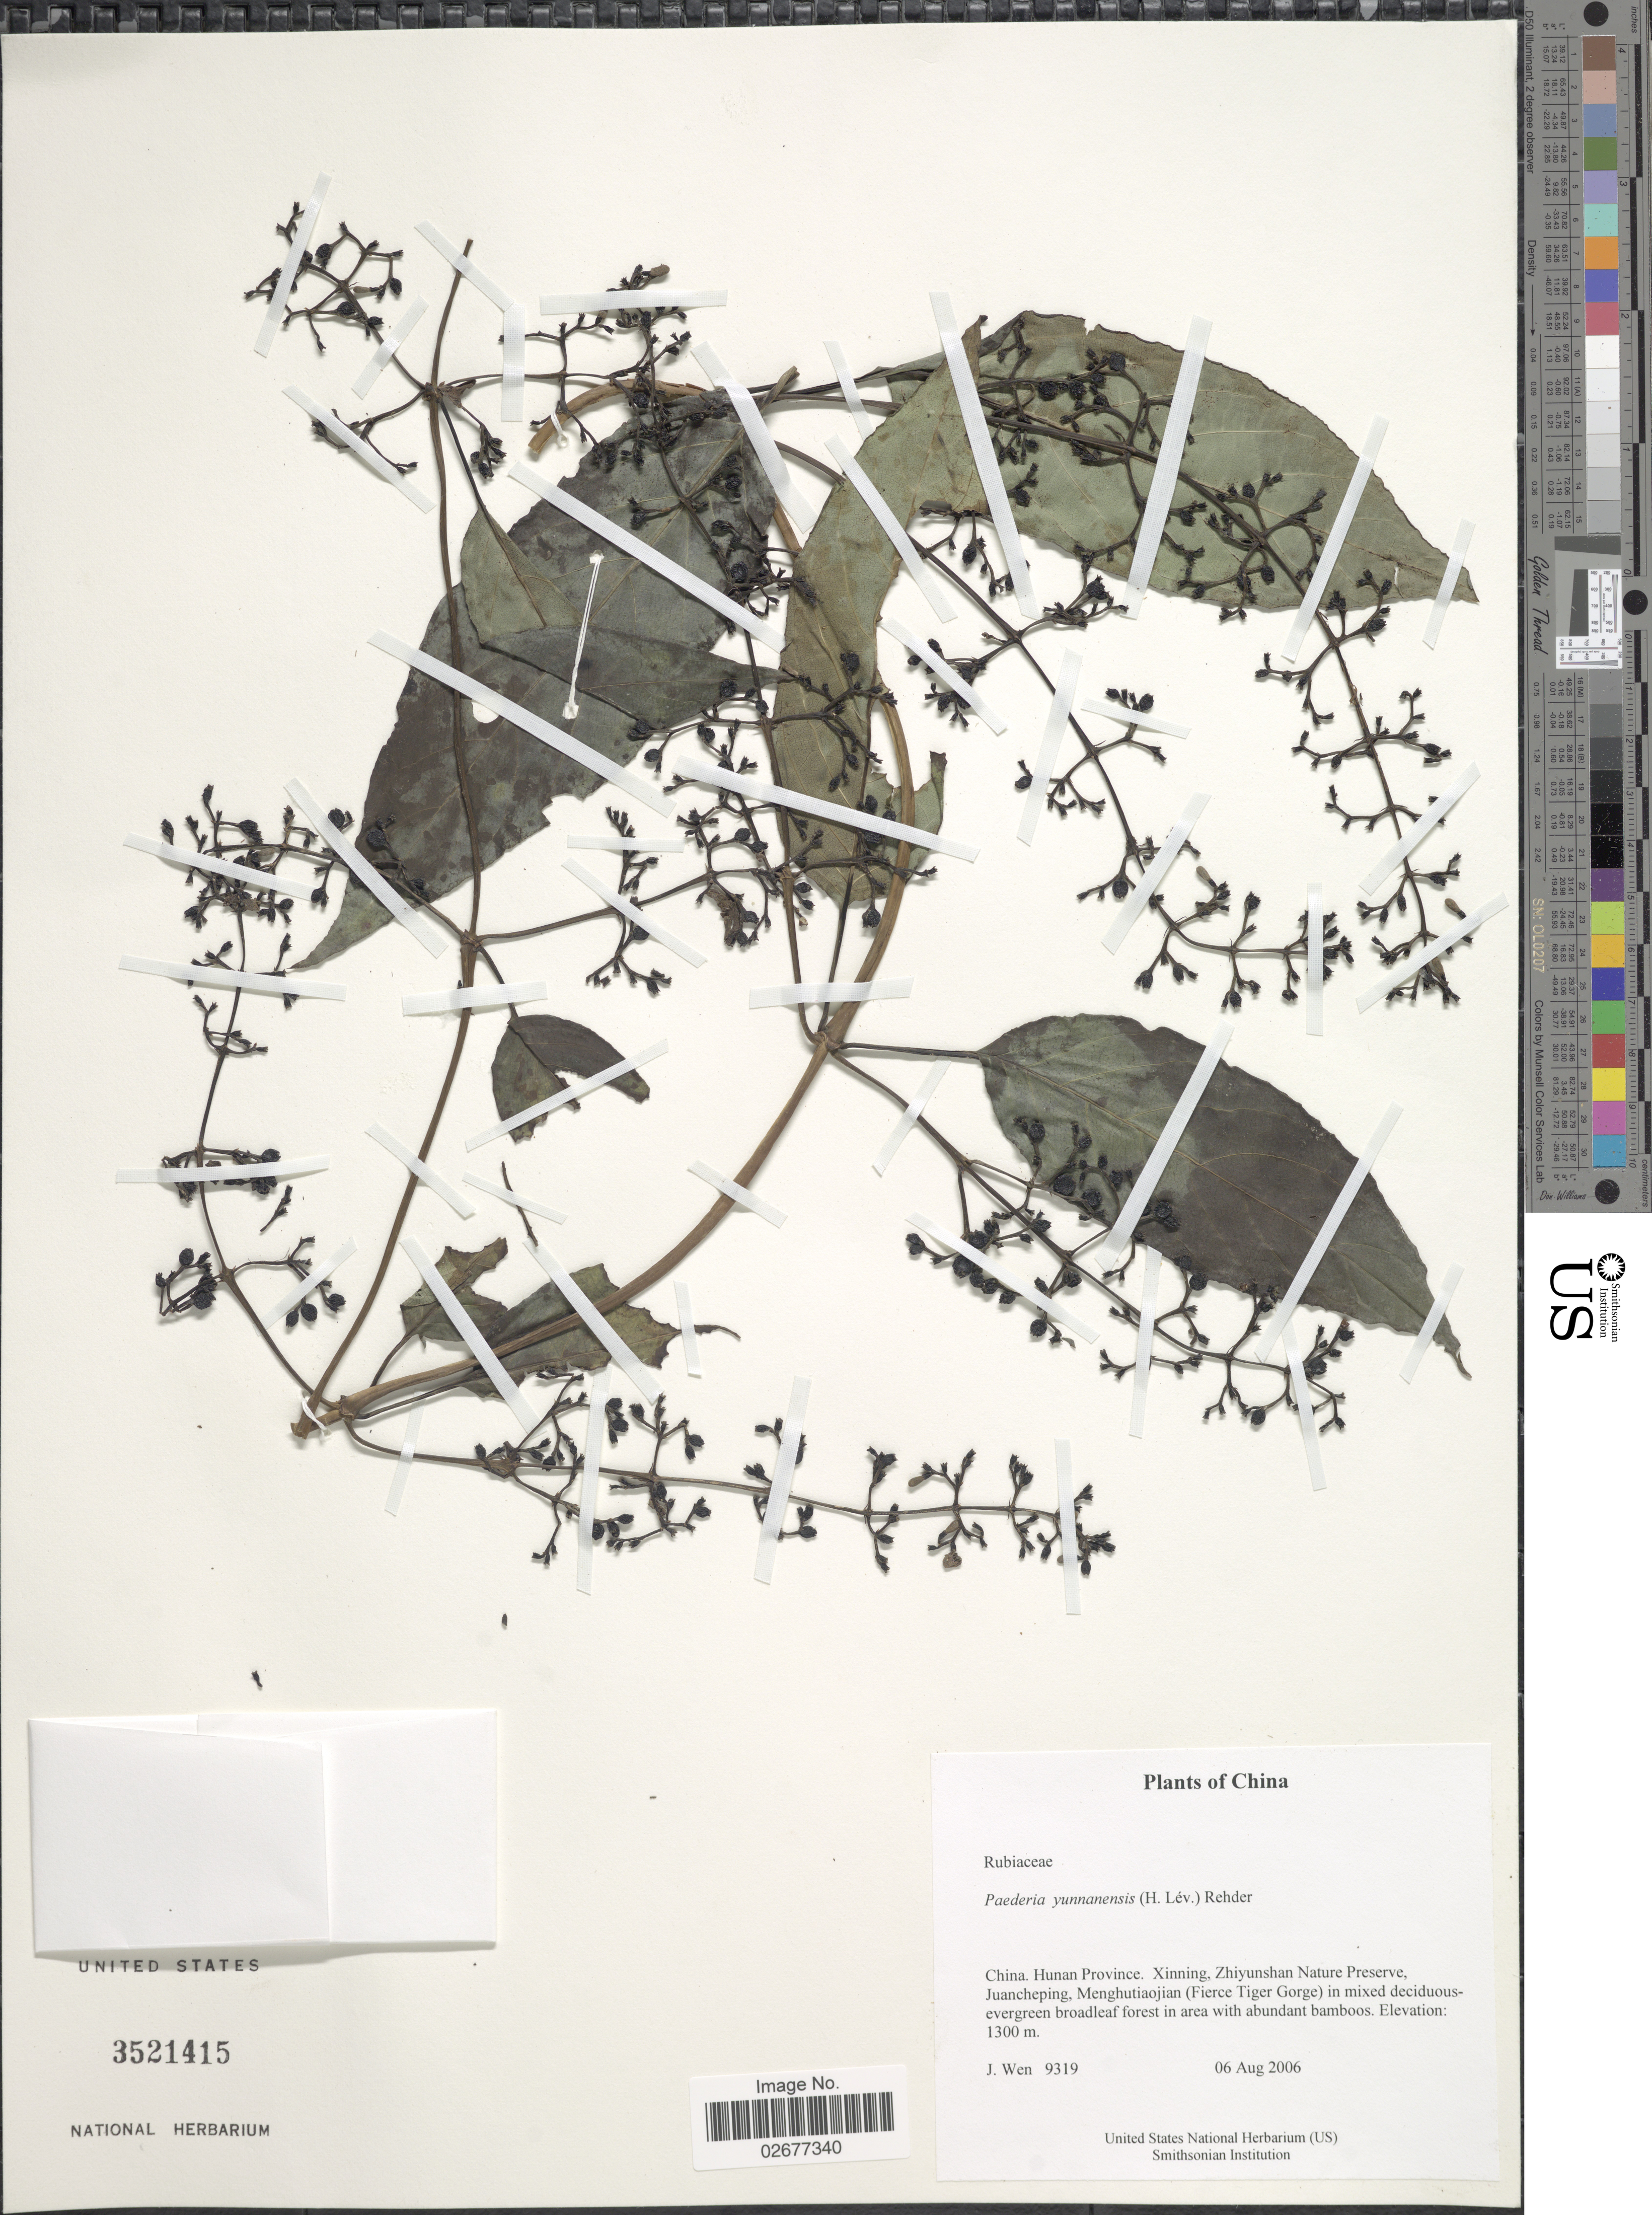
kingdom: Plantae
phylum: Tracheophyta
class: Magnoliopsida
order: Gentianales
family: Rubiaceae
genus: Paederia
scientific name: Paederia cruddasiana subsp. microcarpa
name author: (Kurz) Puff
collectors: J. Wen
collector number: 9319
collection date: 2006-08-06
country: China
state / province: Hunan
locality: Xinning, Zhiyunshan Nature Preserve, Juancheping, Menghutiaojian (Fierce Tiger Gorge)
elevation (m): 1300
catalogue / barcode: US 3521415